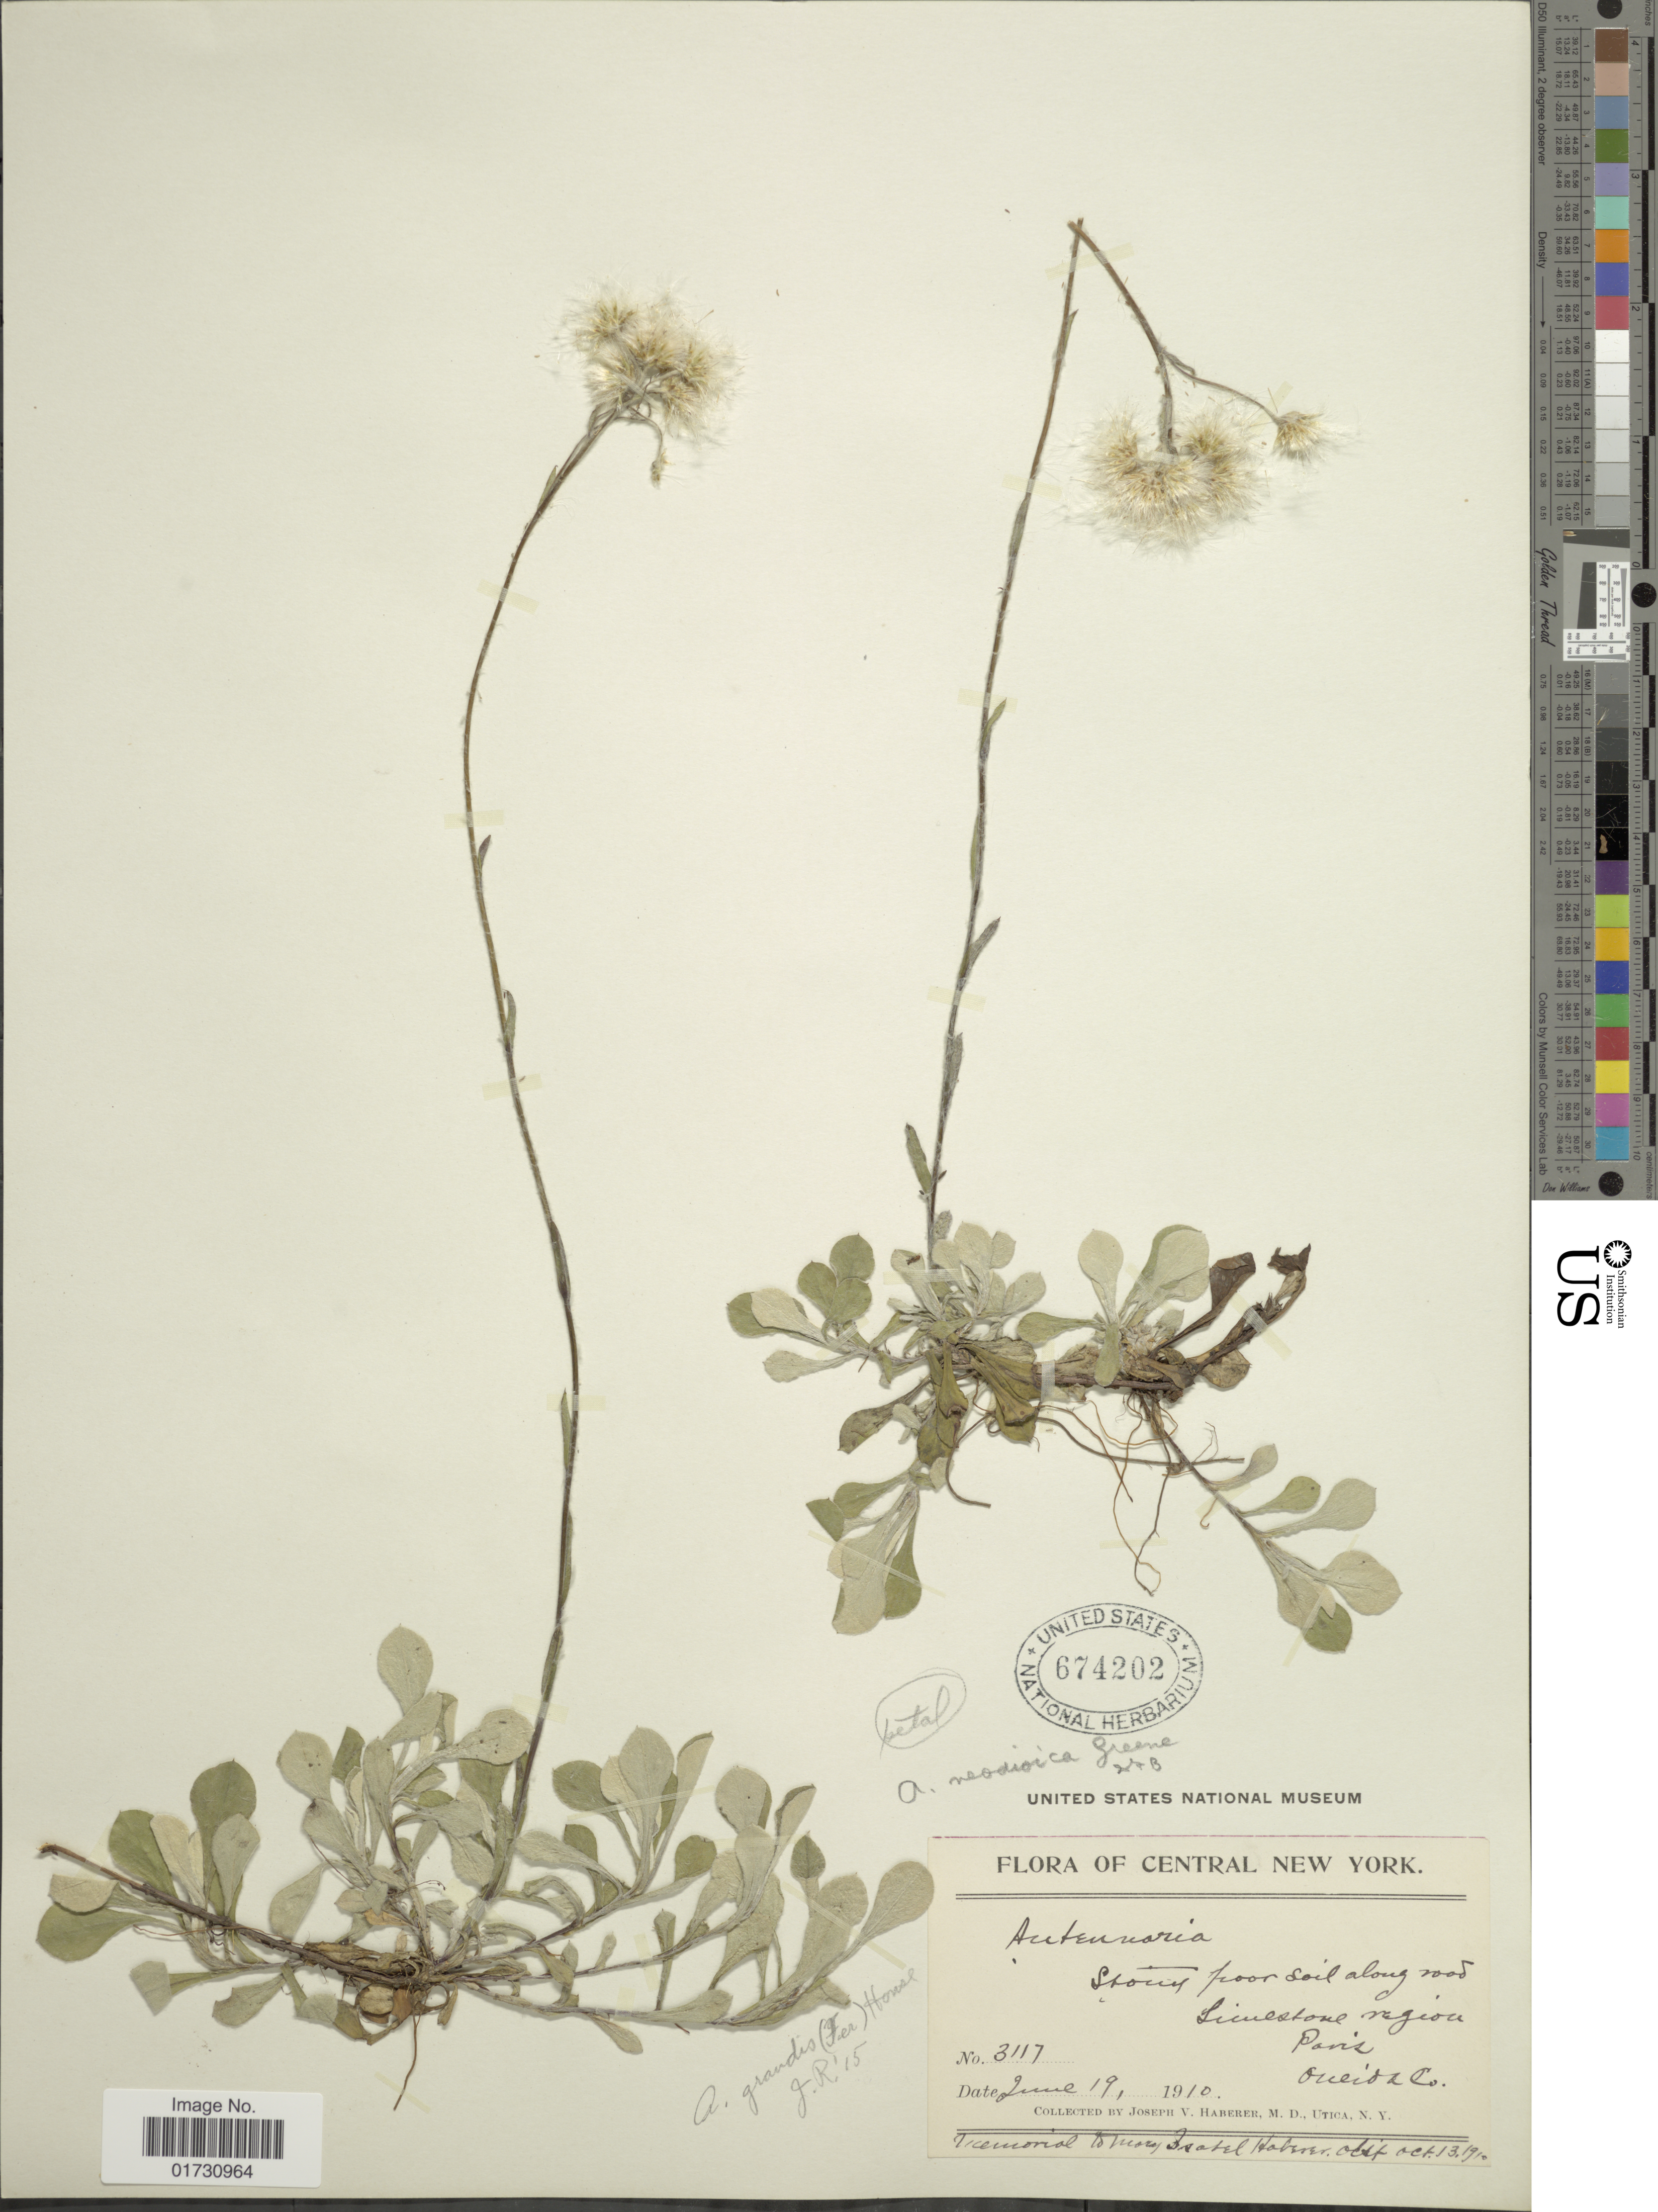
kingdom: Plantae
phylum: Tracheophyta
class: Magnoliopsida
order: Asterales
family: Asteraceae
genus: Antennaria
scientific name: Antennaria grandis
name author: (Fernald) House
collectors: J. V. Haberer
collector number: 3117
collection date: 1910-06-19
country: United States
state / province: New York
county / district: Oneida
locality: Central New York, Limestone region Paris, Oneida Co.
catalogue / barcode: US 674202